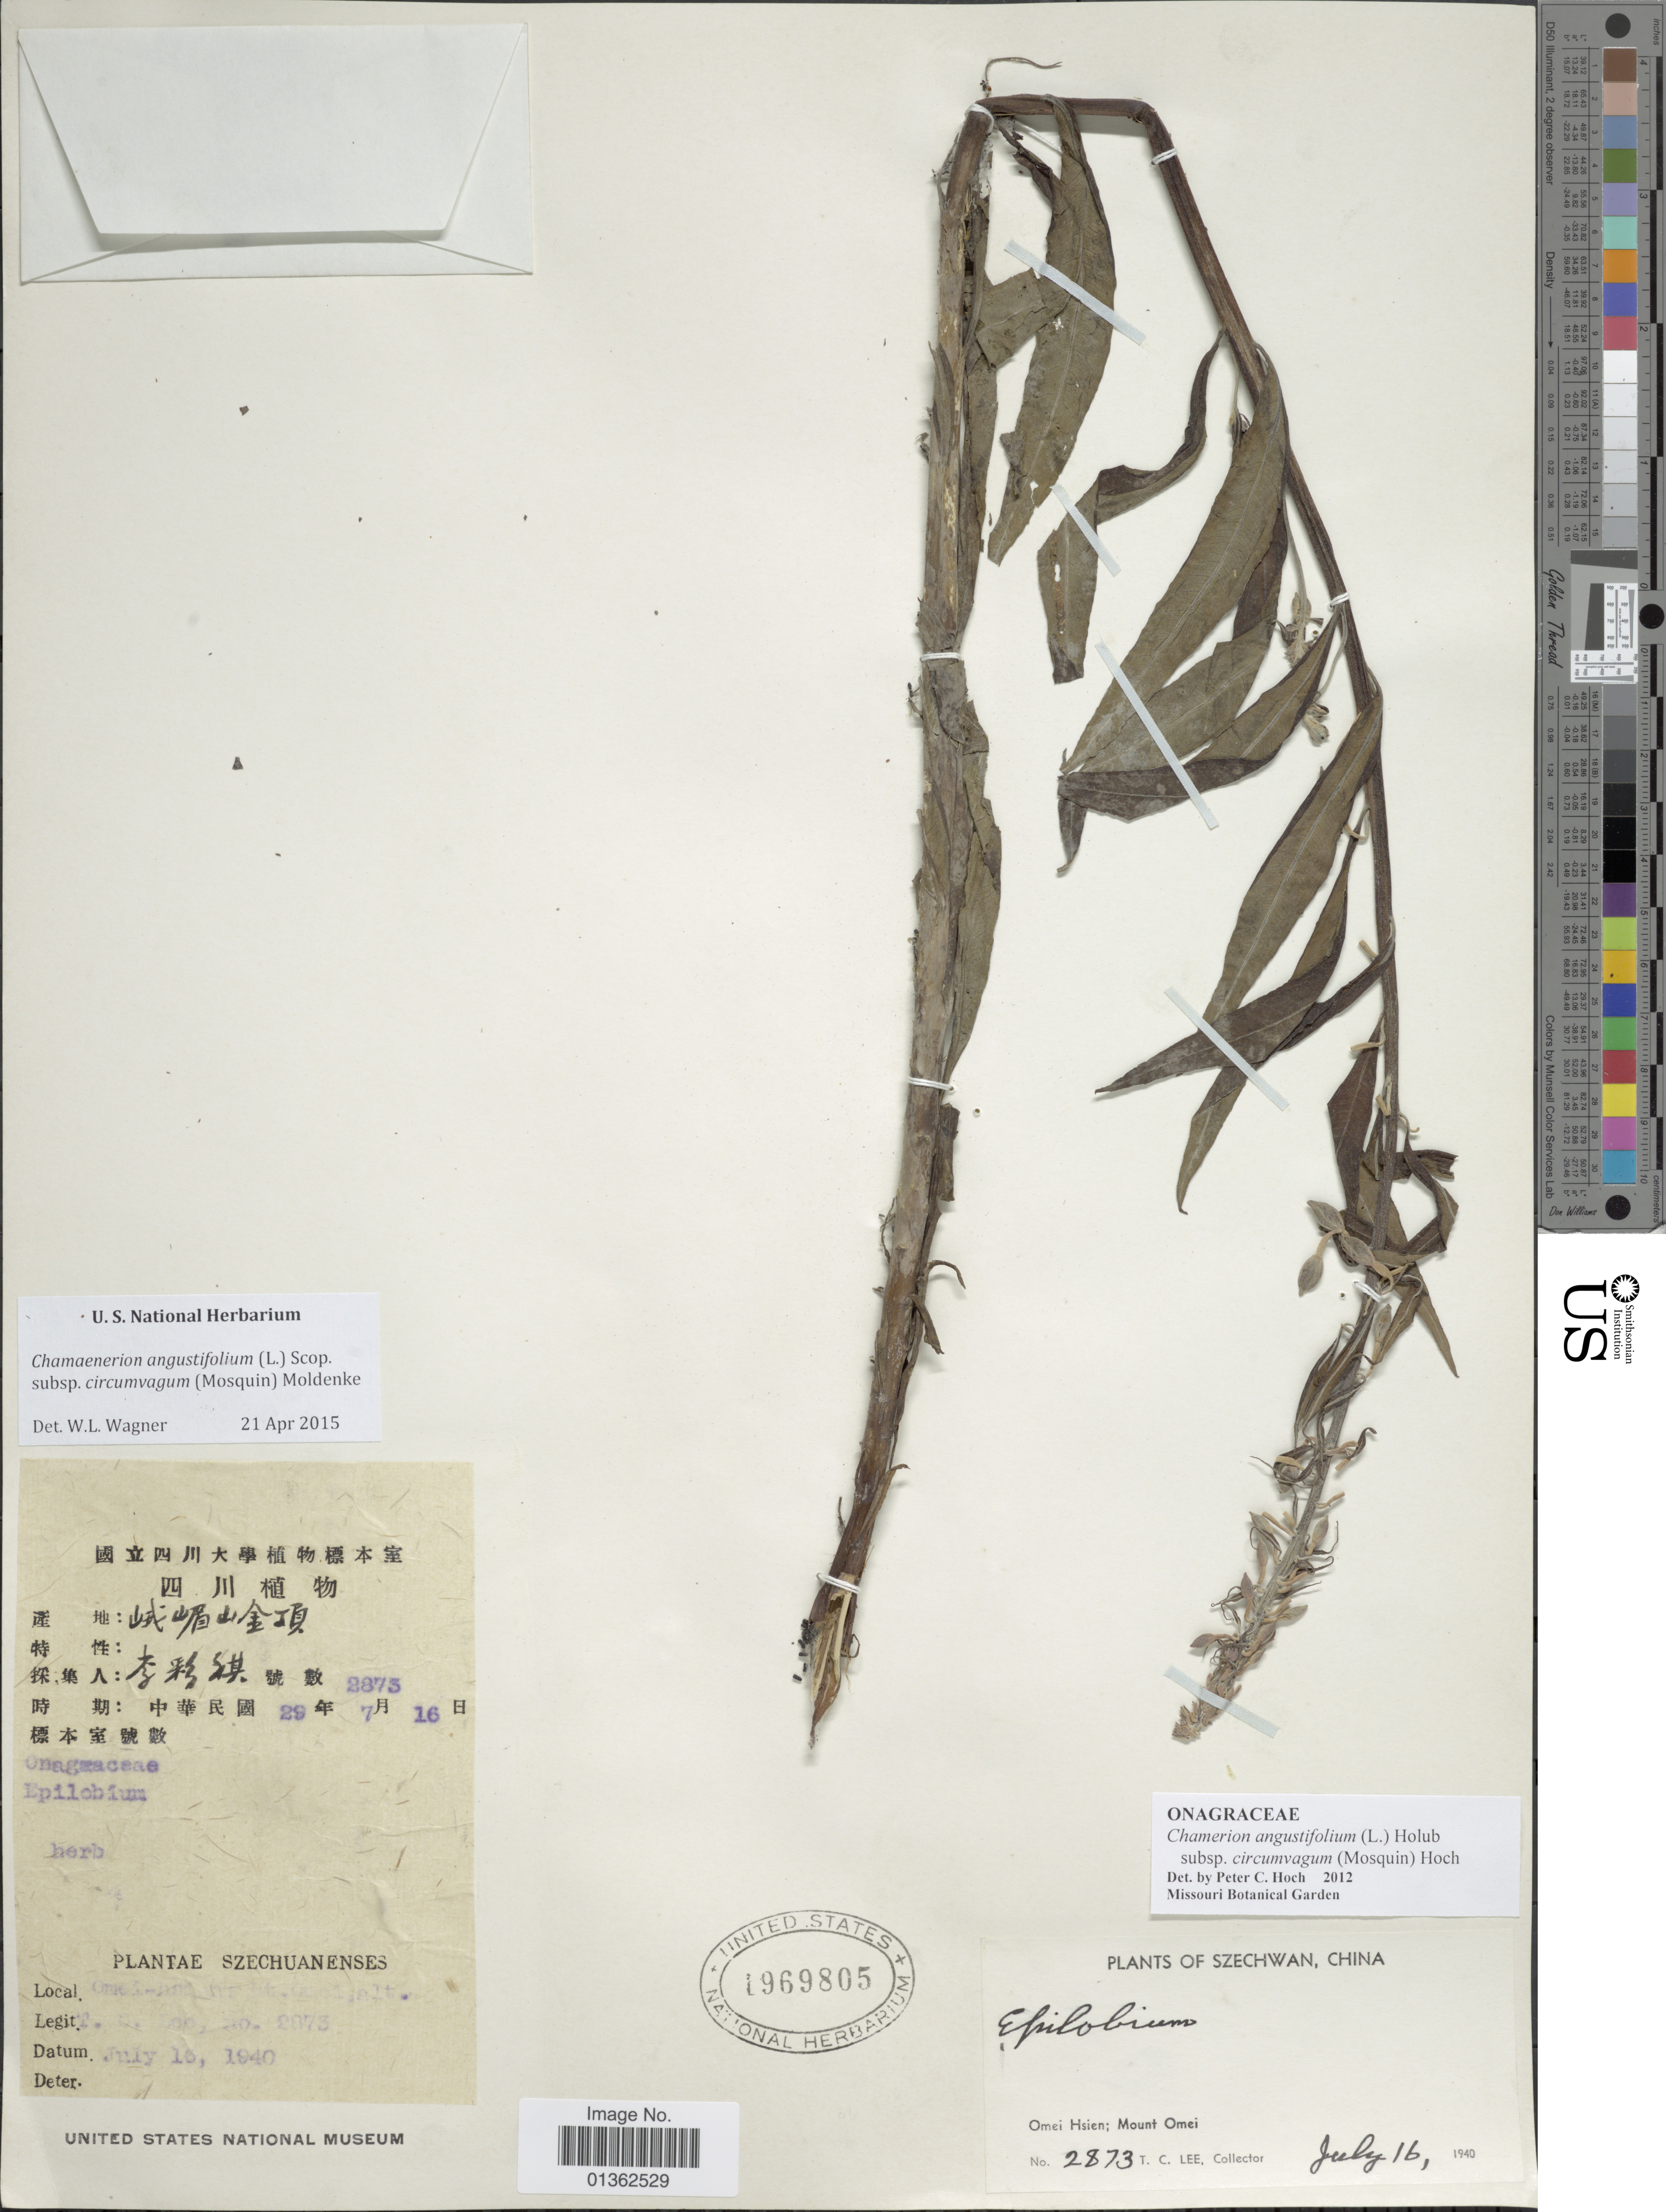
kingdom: Plantae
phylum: Tracheophyta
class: Magnoliopsida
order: Myrtales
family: Onagraceae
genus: Chamaenerion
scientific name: Chamaenerion angustifolium subsp. circumvagum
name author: (Mosquin) Moldenke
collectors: T. Lee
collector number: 2873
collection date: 1940-07-16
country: China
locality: Szechwan. Omei Hsien; Mount Omei.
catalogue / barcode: US 1969805